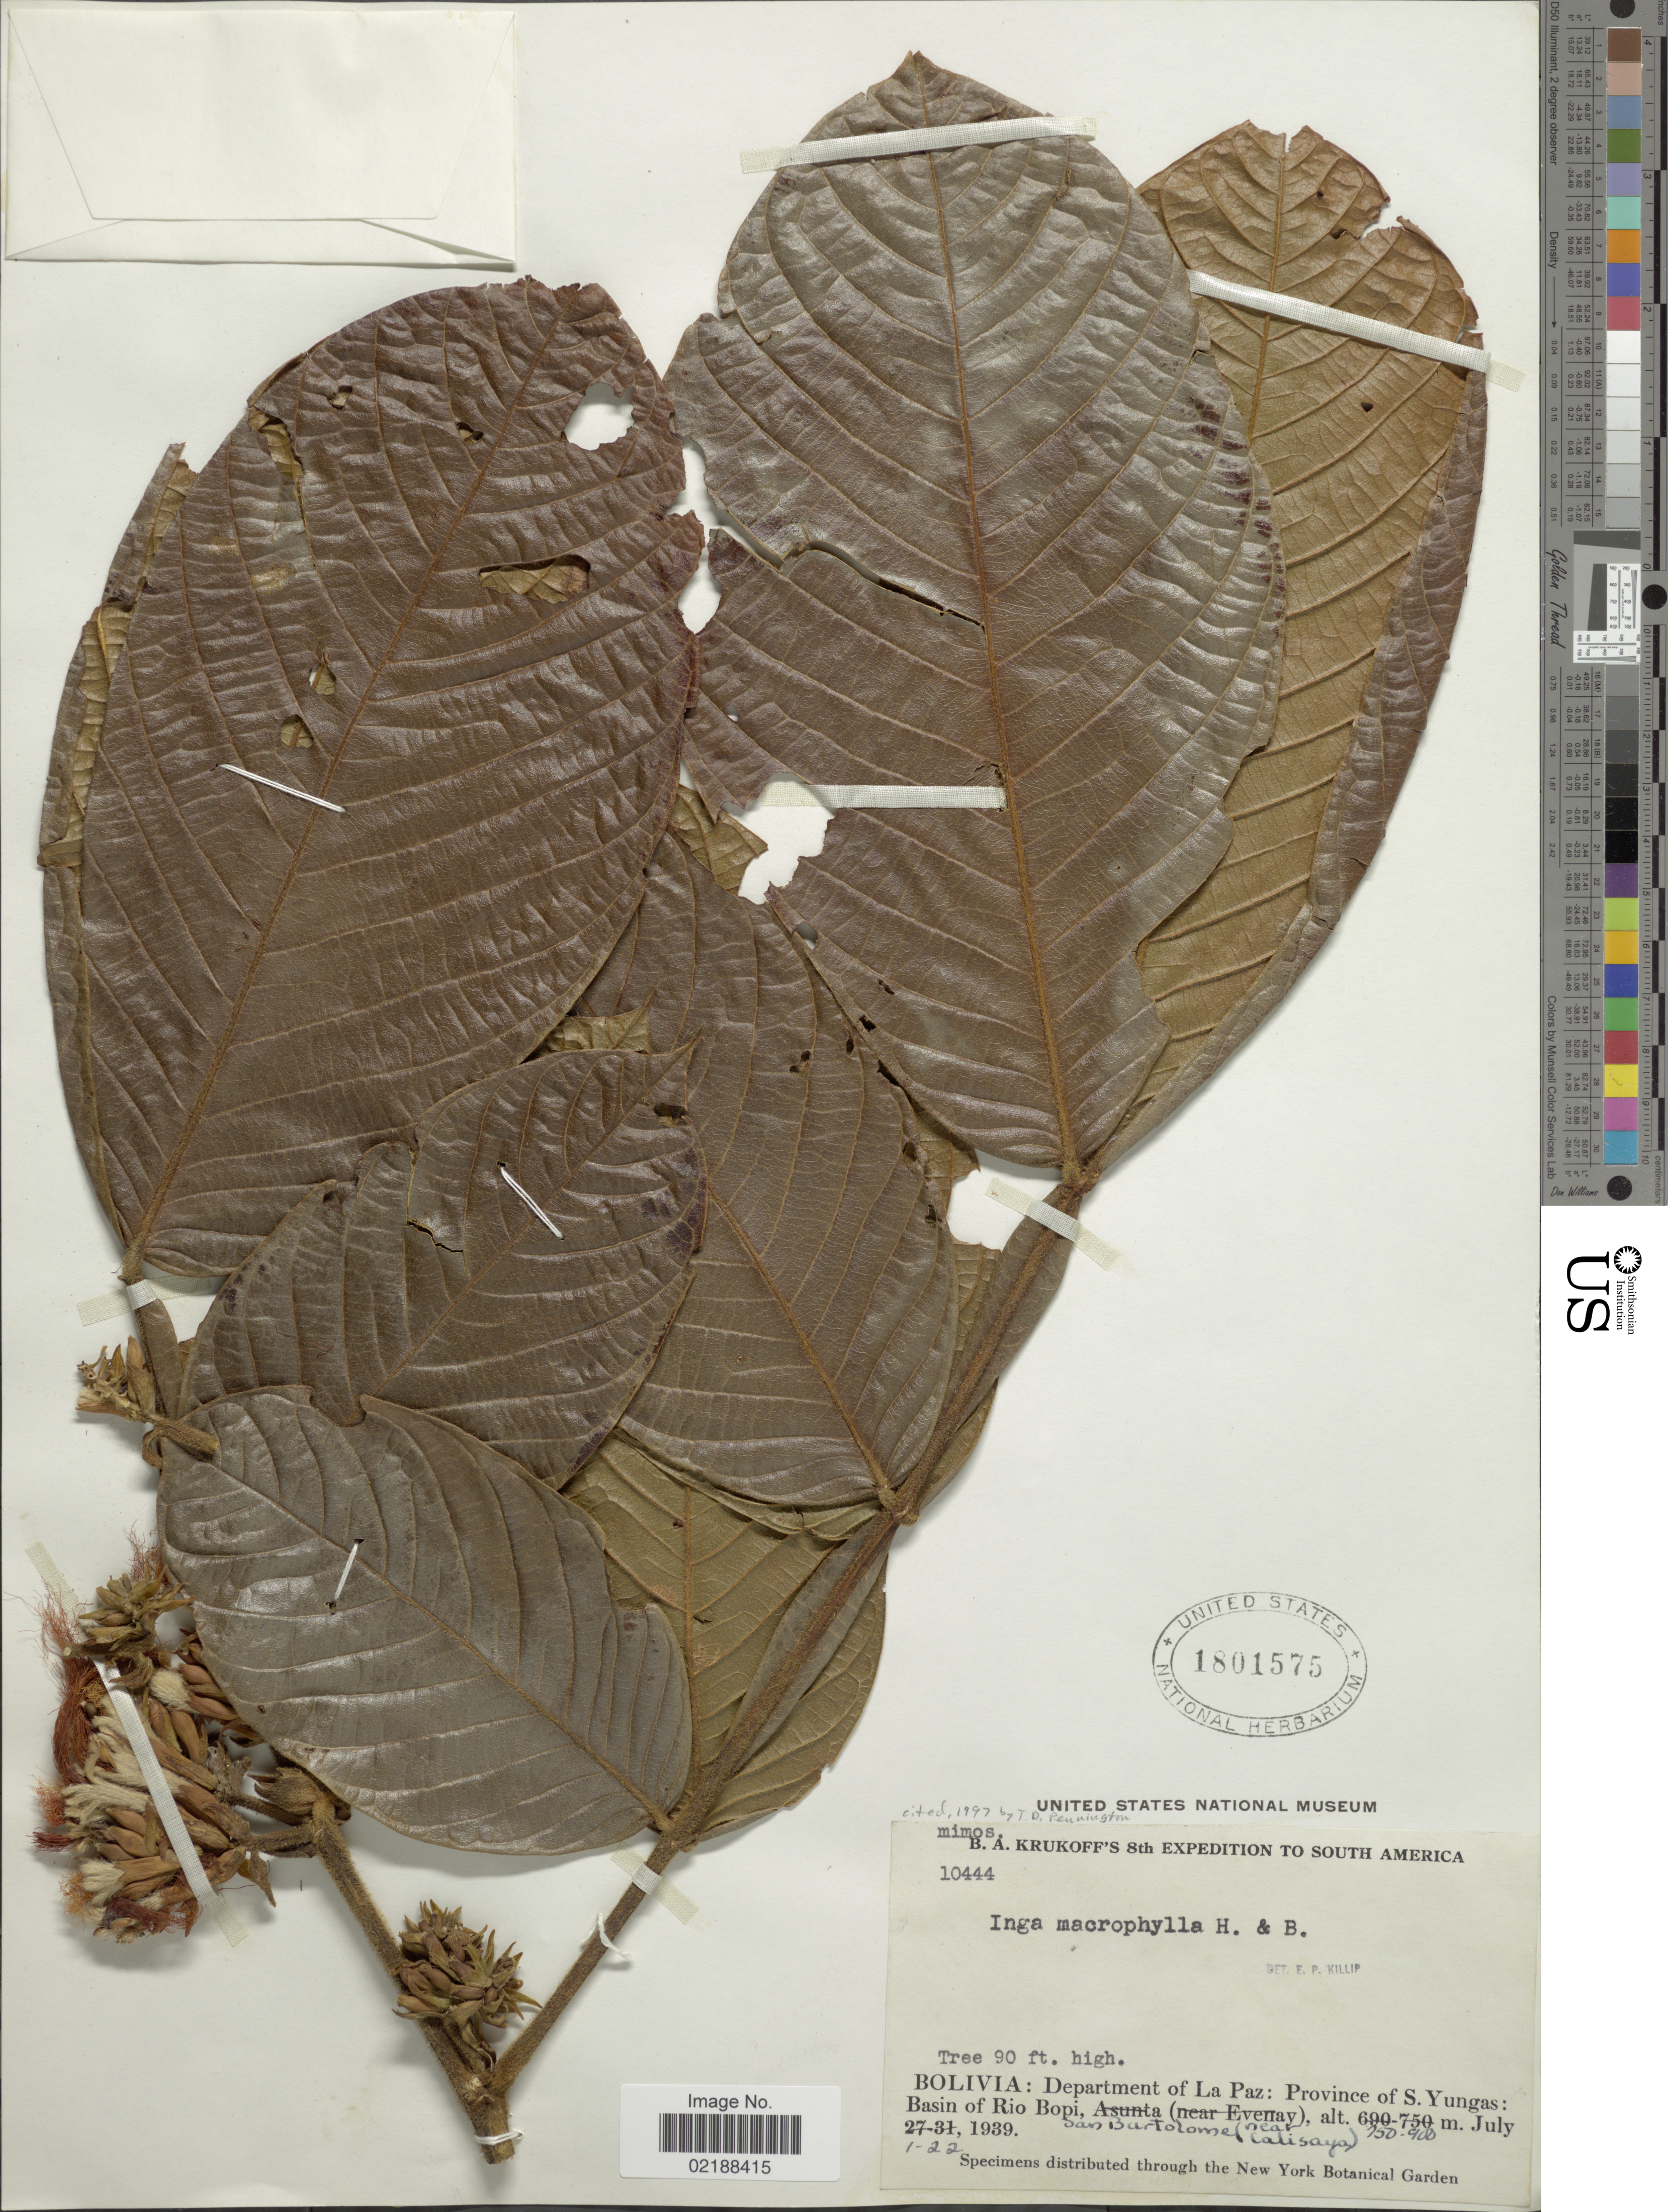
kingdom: Plantae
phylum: Tracheophyta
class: Magnoliopsida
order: Fabales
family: Fabaceae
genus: Inga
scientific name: Inga macrophylla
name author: Humb. & Bonpl. ex Willd.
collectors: B. A. Krukoff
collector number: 10444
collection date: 1939-01-22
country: Bolivia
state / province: La Paz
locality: Department of La Paz: province of S. Yungas: Basin of Rio Bopi, San Bartolome (near Calisaya)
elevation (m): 750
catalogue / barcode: US 1801575